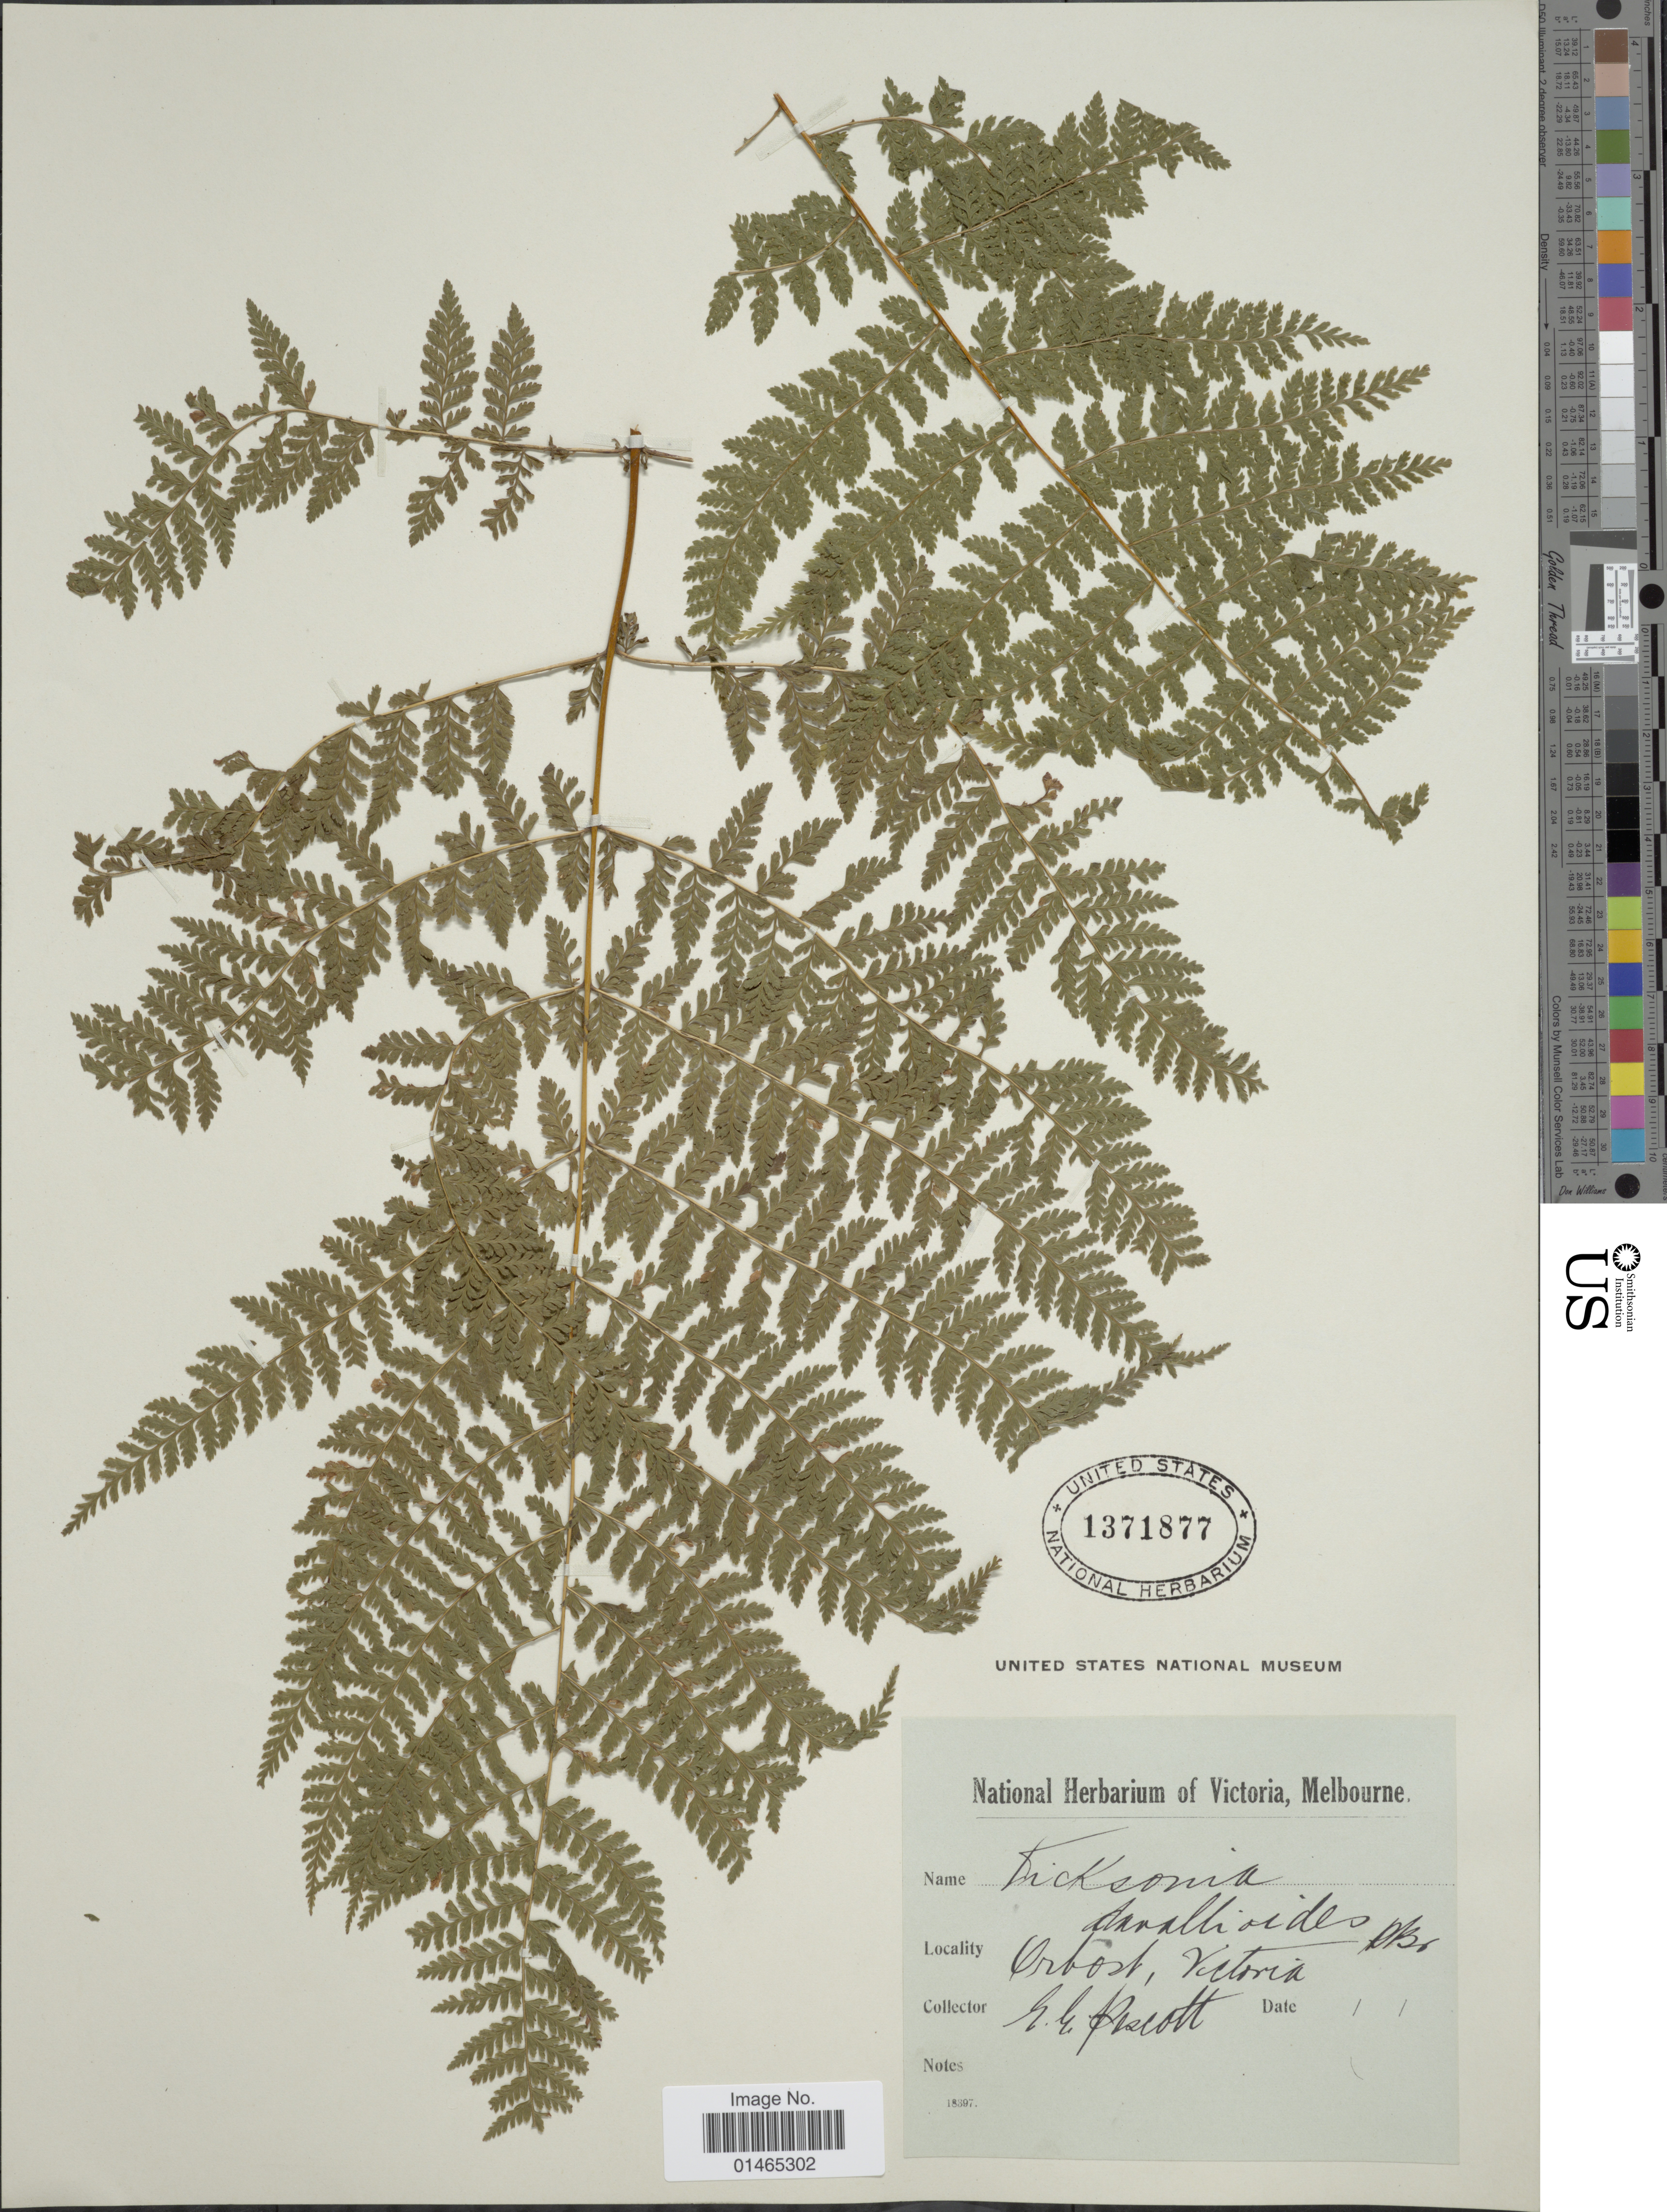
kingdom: Plantae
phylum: Tracheophyta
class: Polypodiopsida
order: Polypodiales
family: Dennstaedtiaceae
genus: Dennstaedtia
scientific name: Dennstaedtia davallioides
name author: (R. Br.) T. Moore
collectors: G. Pecott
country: Australia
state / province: Victoria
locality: Orbost, Victoria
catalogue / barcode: US 1371877